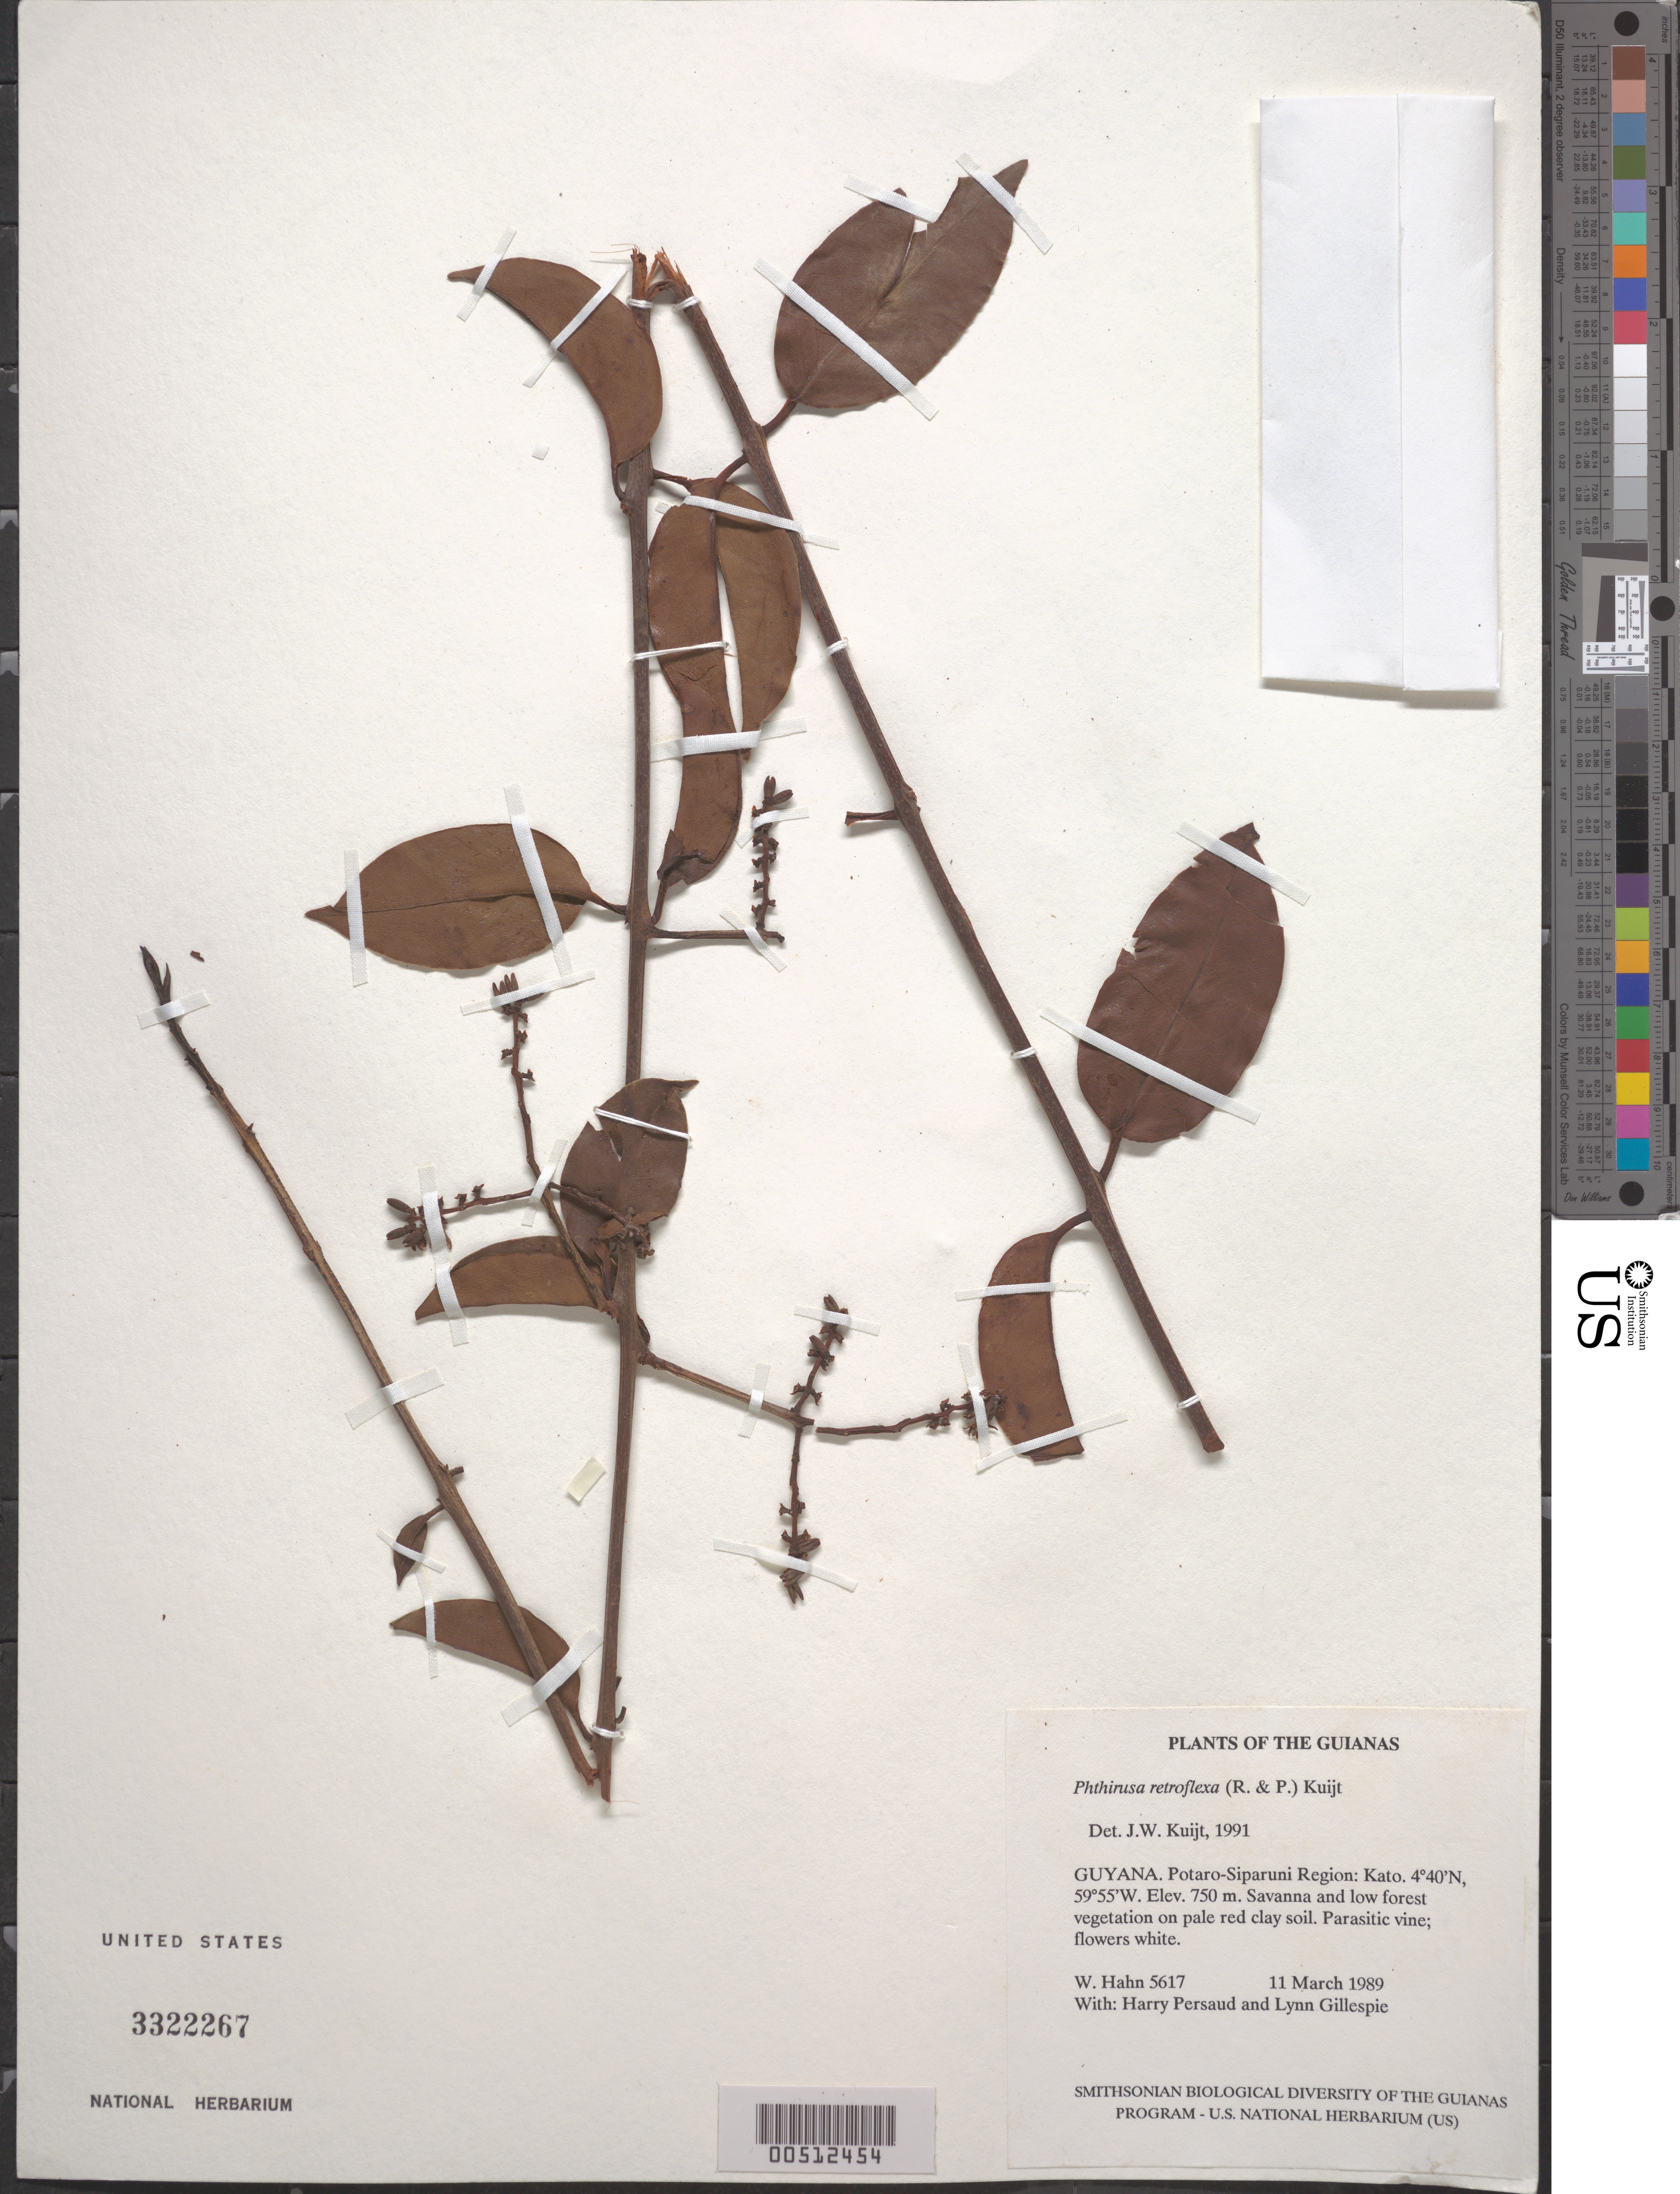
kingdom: Plantae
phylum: Tracheophyta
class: Magnoliopsida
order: Santalales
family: Loranthaceae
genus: Phthirusa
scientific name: Phthirusa retroflexa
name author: (Ruiz & Pav.) Kuijt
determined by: Kuijt, Job, (CANADA)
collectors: W. Hahn, H. Persaud & L. J. Gillespie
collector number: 5617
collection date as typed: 11 March 1989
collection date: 1989-03-11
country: Guyana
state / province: Potaro-Siparuni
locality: Kato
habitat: Savanna and low forest vegetation on pale red clay soil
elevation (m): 750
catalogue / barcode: US 3322267